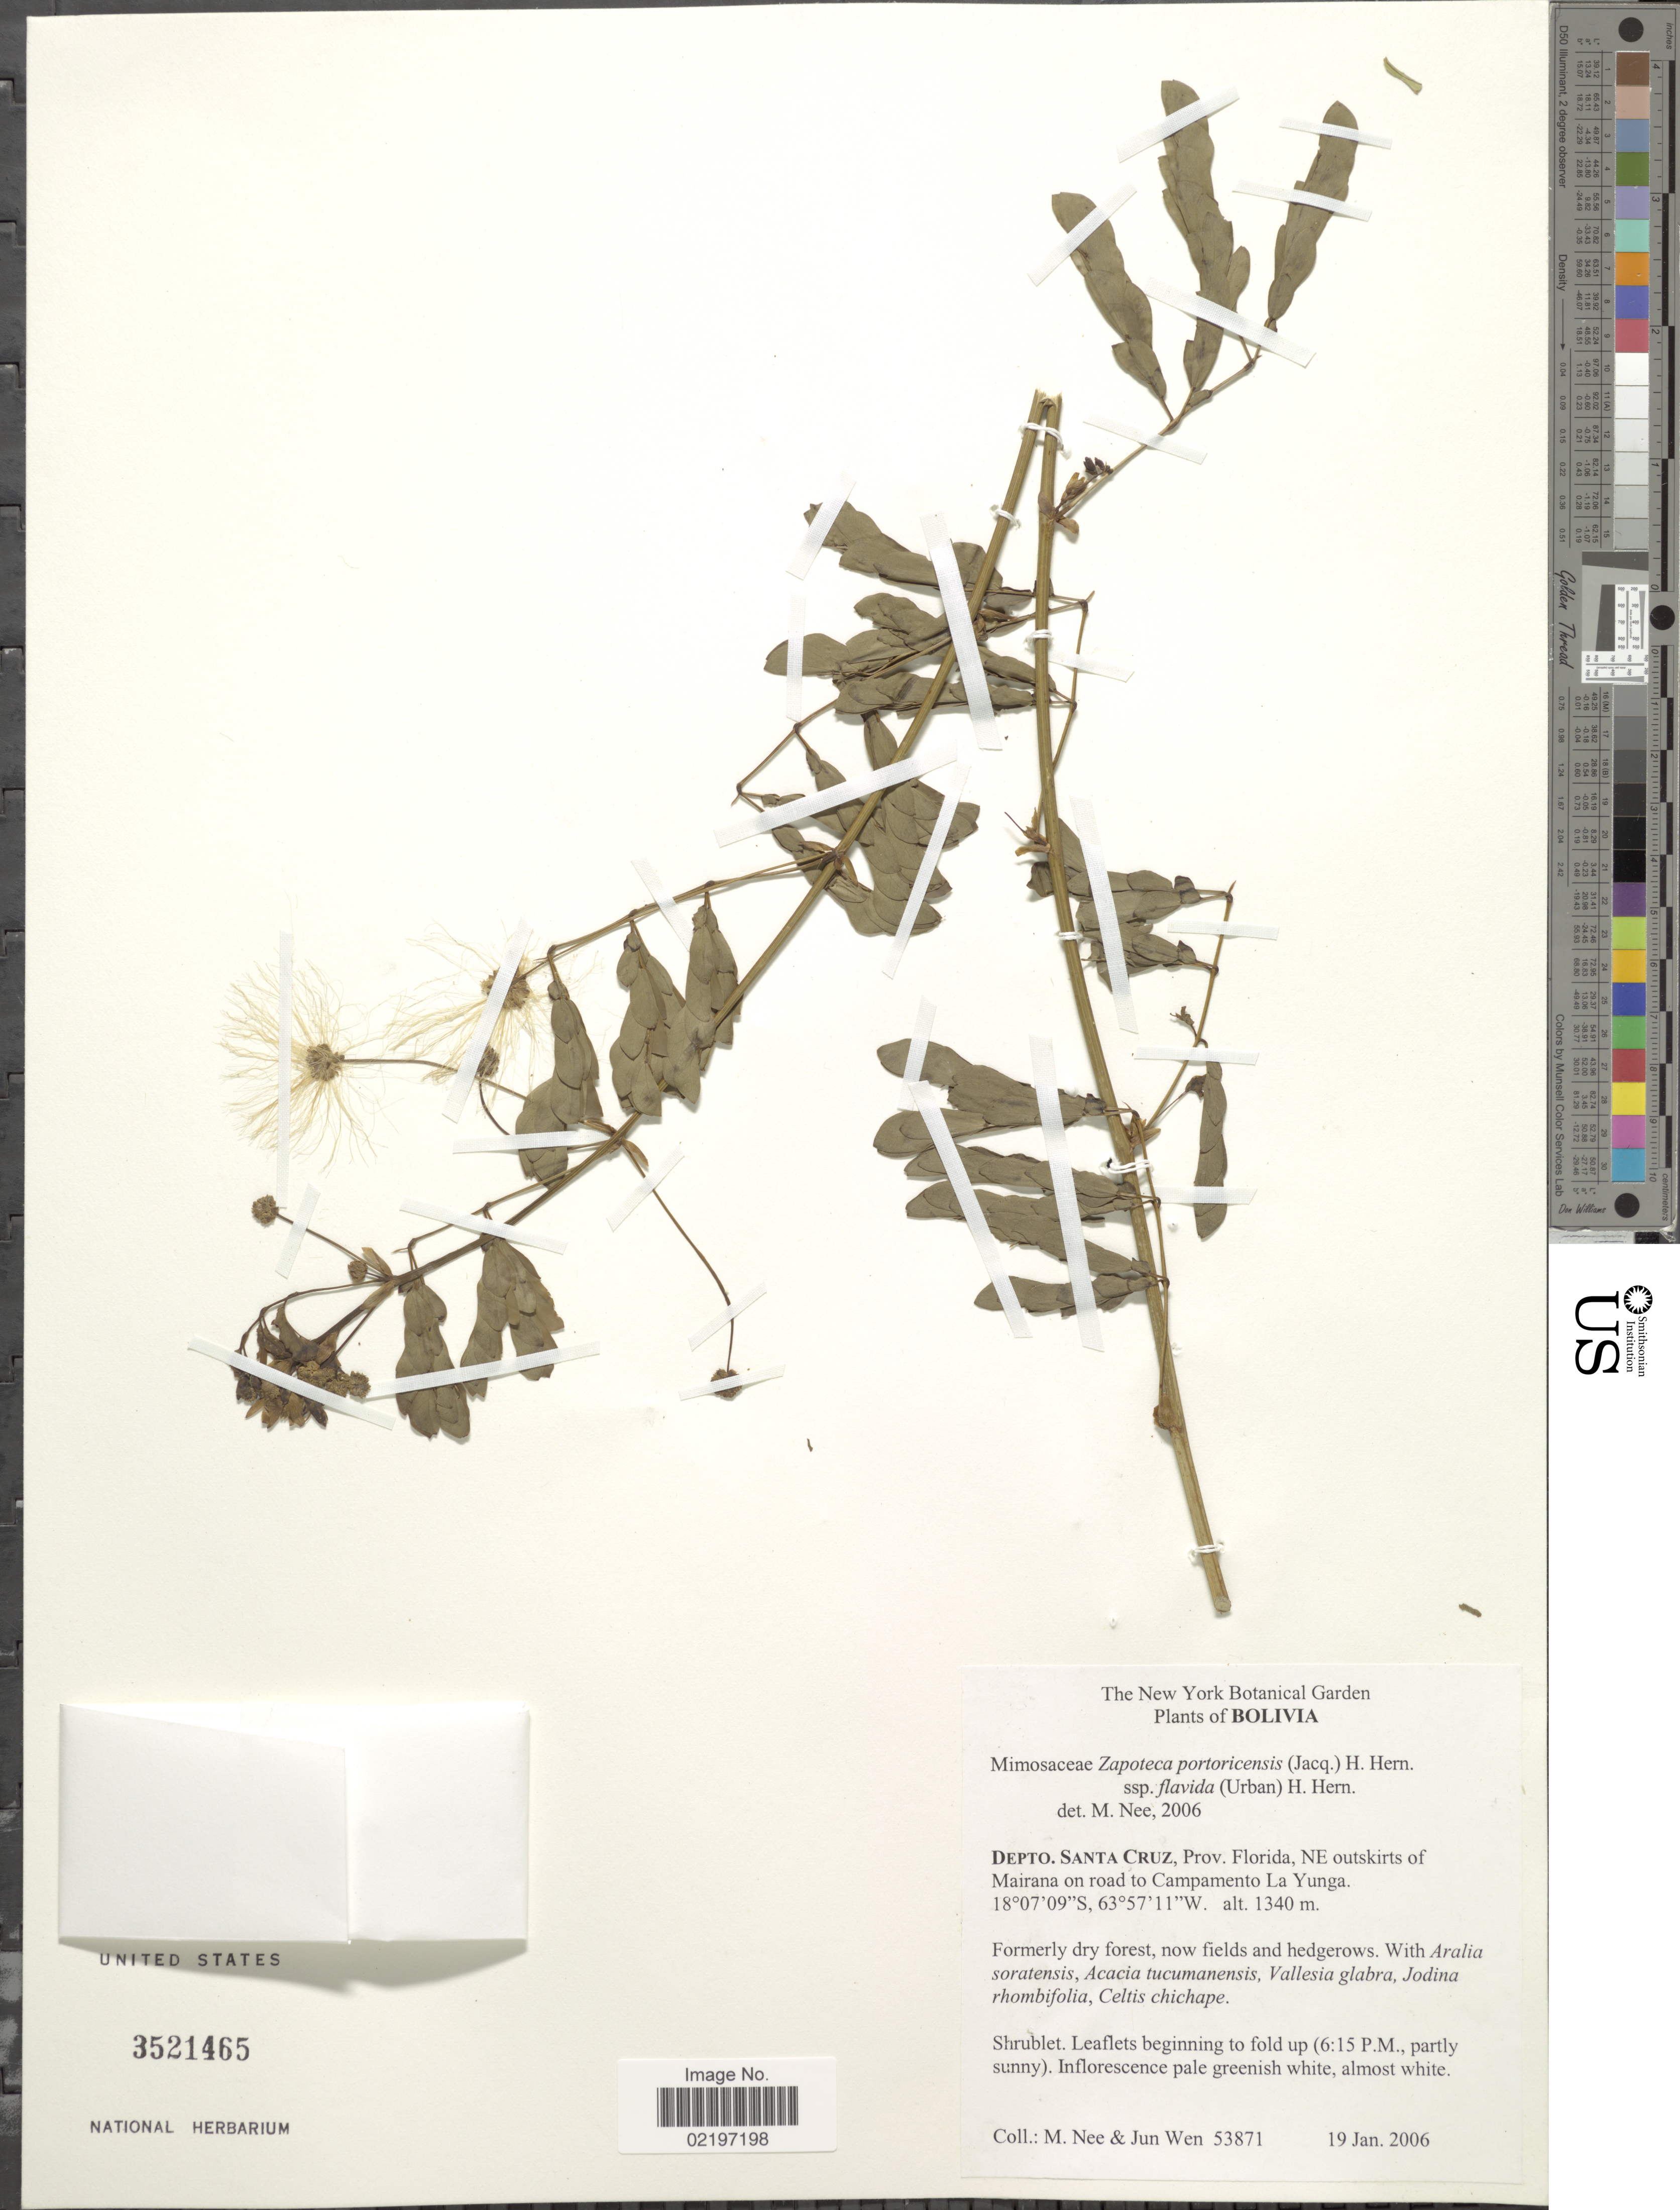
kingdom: Plantae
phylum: Tracheophyta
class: Magnoliopsida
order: Fabales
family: Fabaceae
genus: Zapoteca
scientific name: Zapoteca portoricensis subsp. flavida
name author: (Urb.) H.M. Hern.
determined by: Nee, M.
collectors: M. Nee & J. Wen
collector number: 53871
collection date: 2006-01-19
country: Bolivia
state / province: Santa Cruz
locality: Prov. Florida, NE outskirts of Mairana on road to Campamento La Yunga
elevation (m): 1340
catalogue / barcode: US 3521465